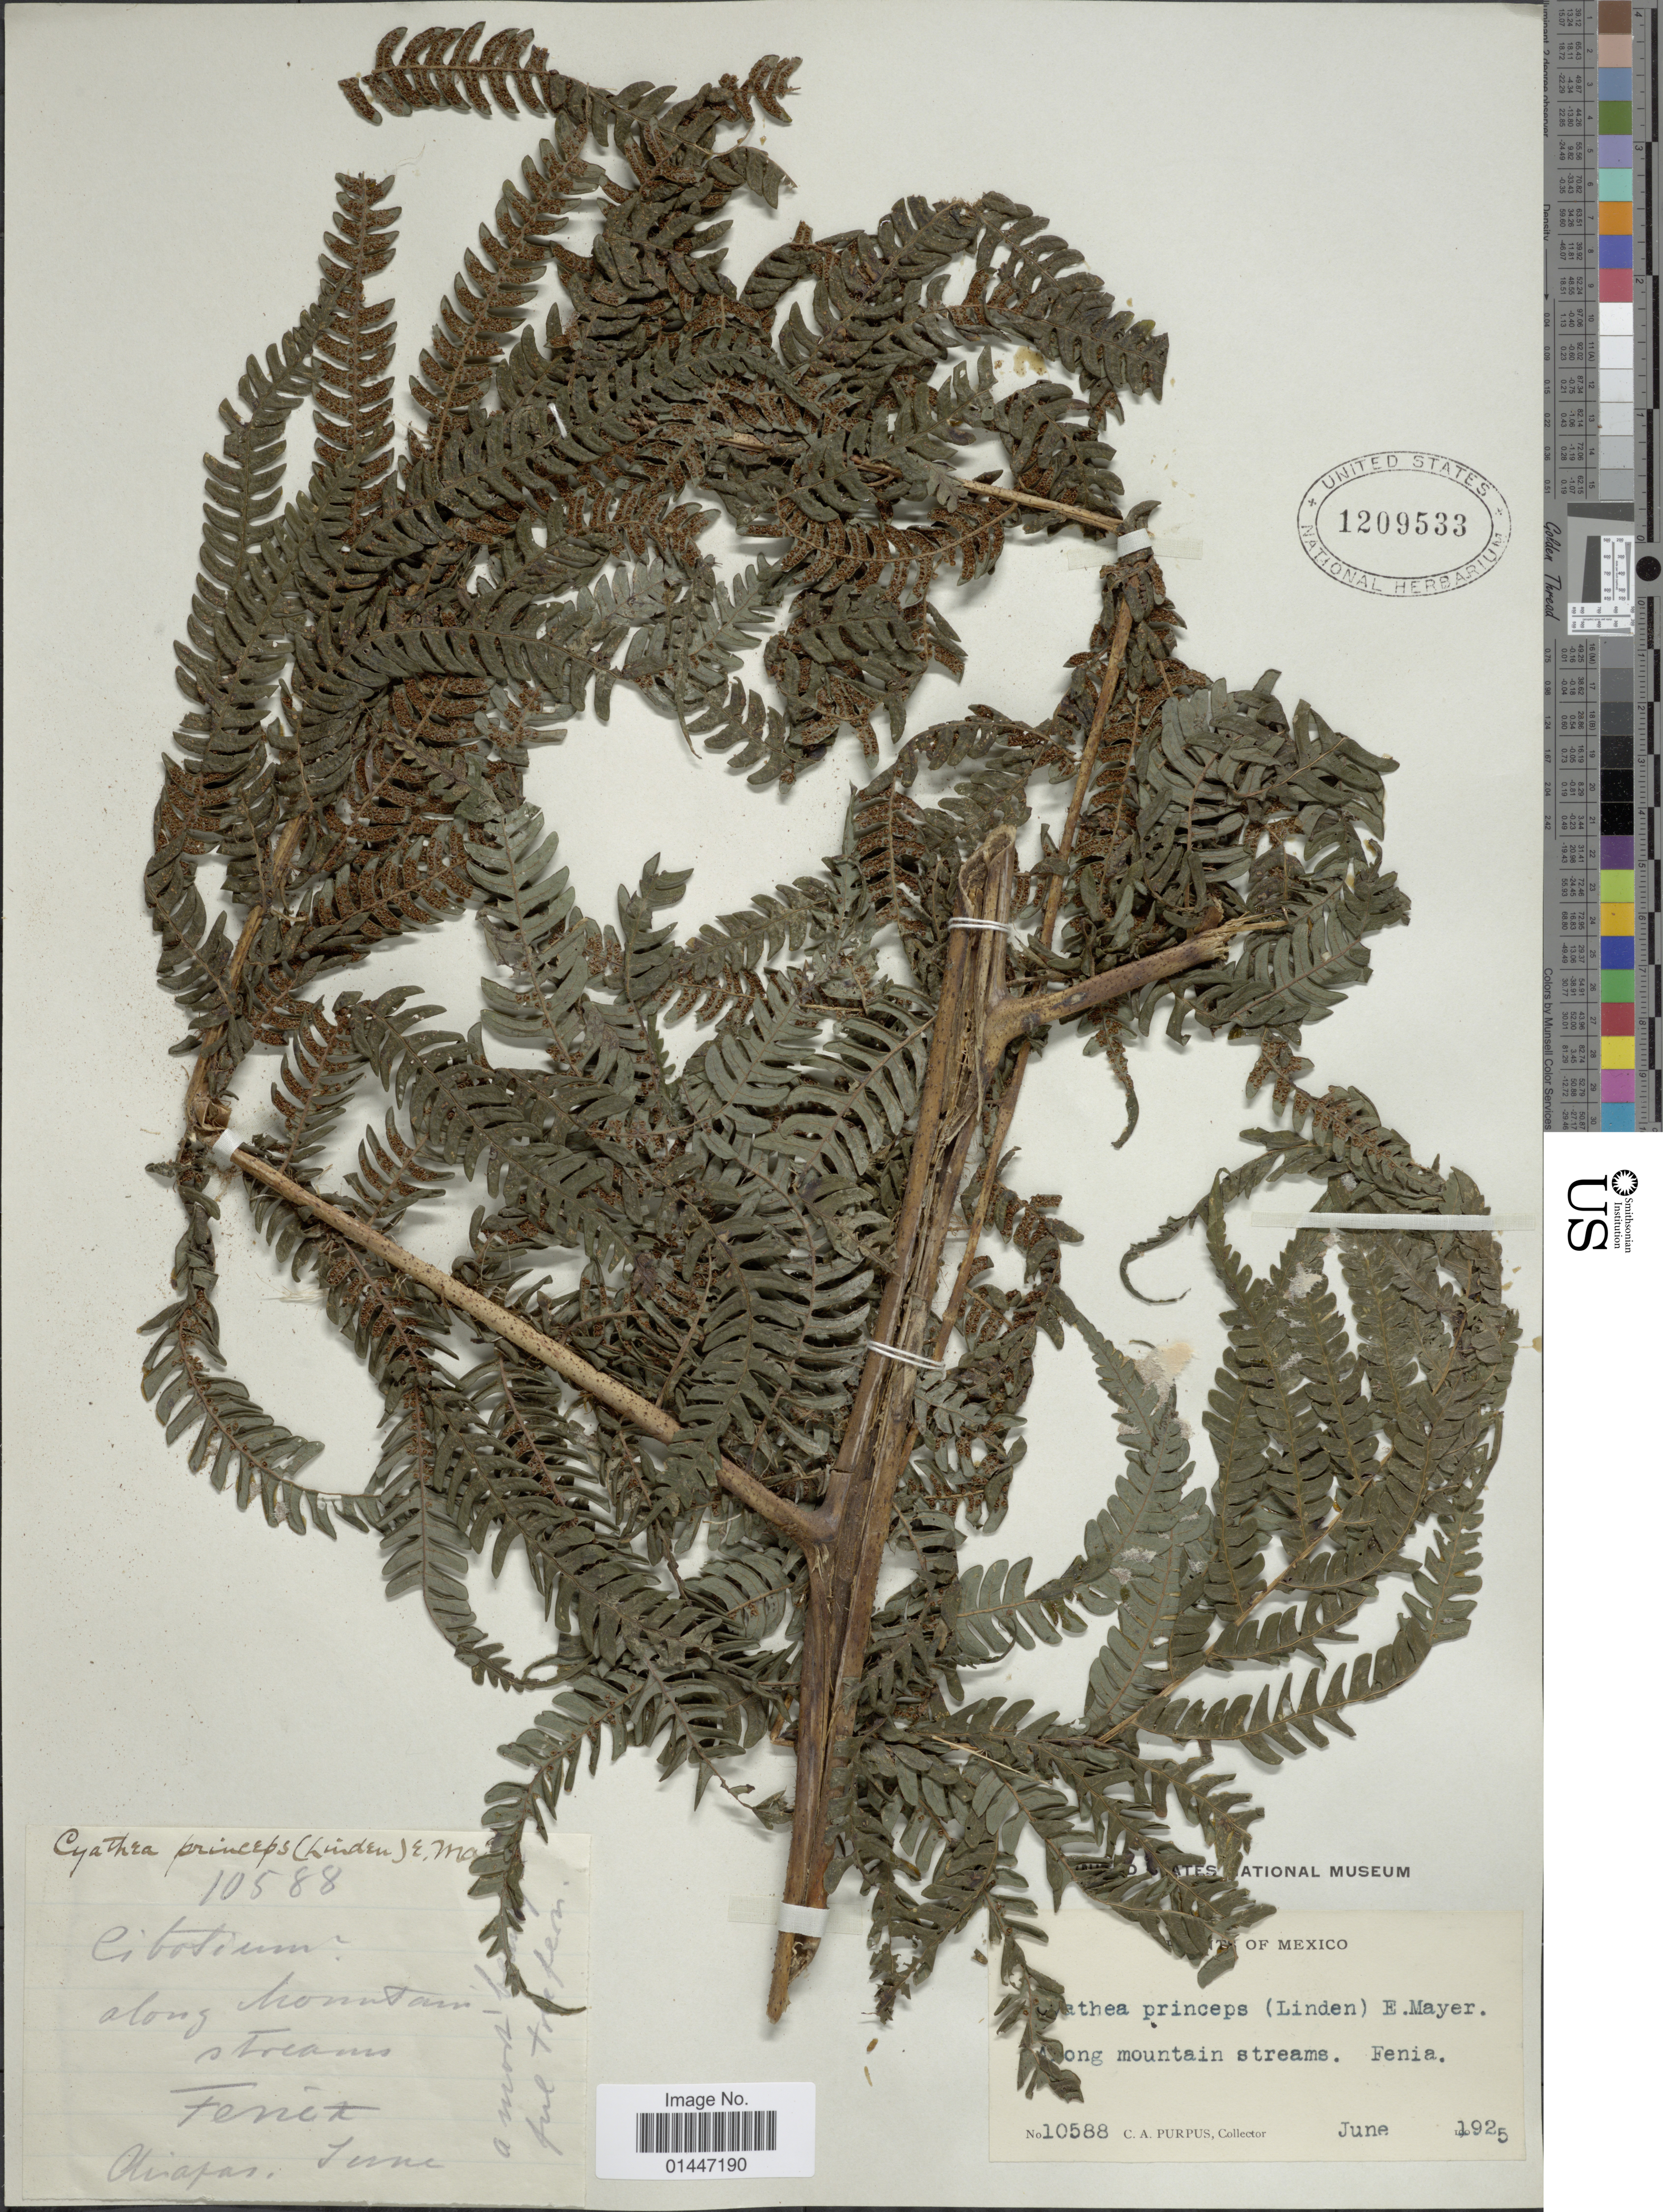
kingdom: Plantae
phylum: Tracheophyta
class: Polypodiopsida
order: Cyatheales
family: Cyatheaceae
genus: Sphaeropteris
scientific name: Sphaeropteris horrida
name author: (Liebm.) R.M. Tryon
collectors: C. A. Purpus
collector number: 10588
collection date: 1925-06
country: Mexico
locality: Along mountain streams, Fenia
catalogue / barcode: US 1209533